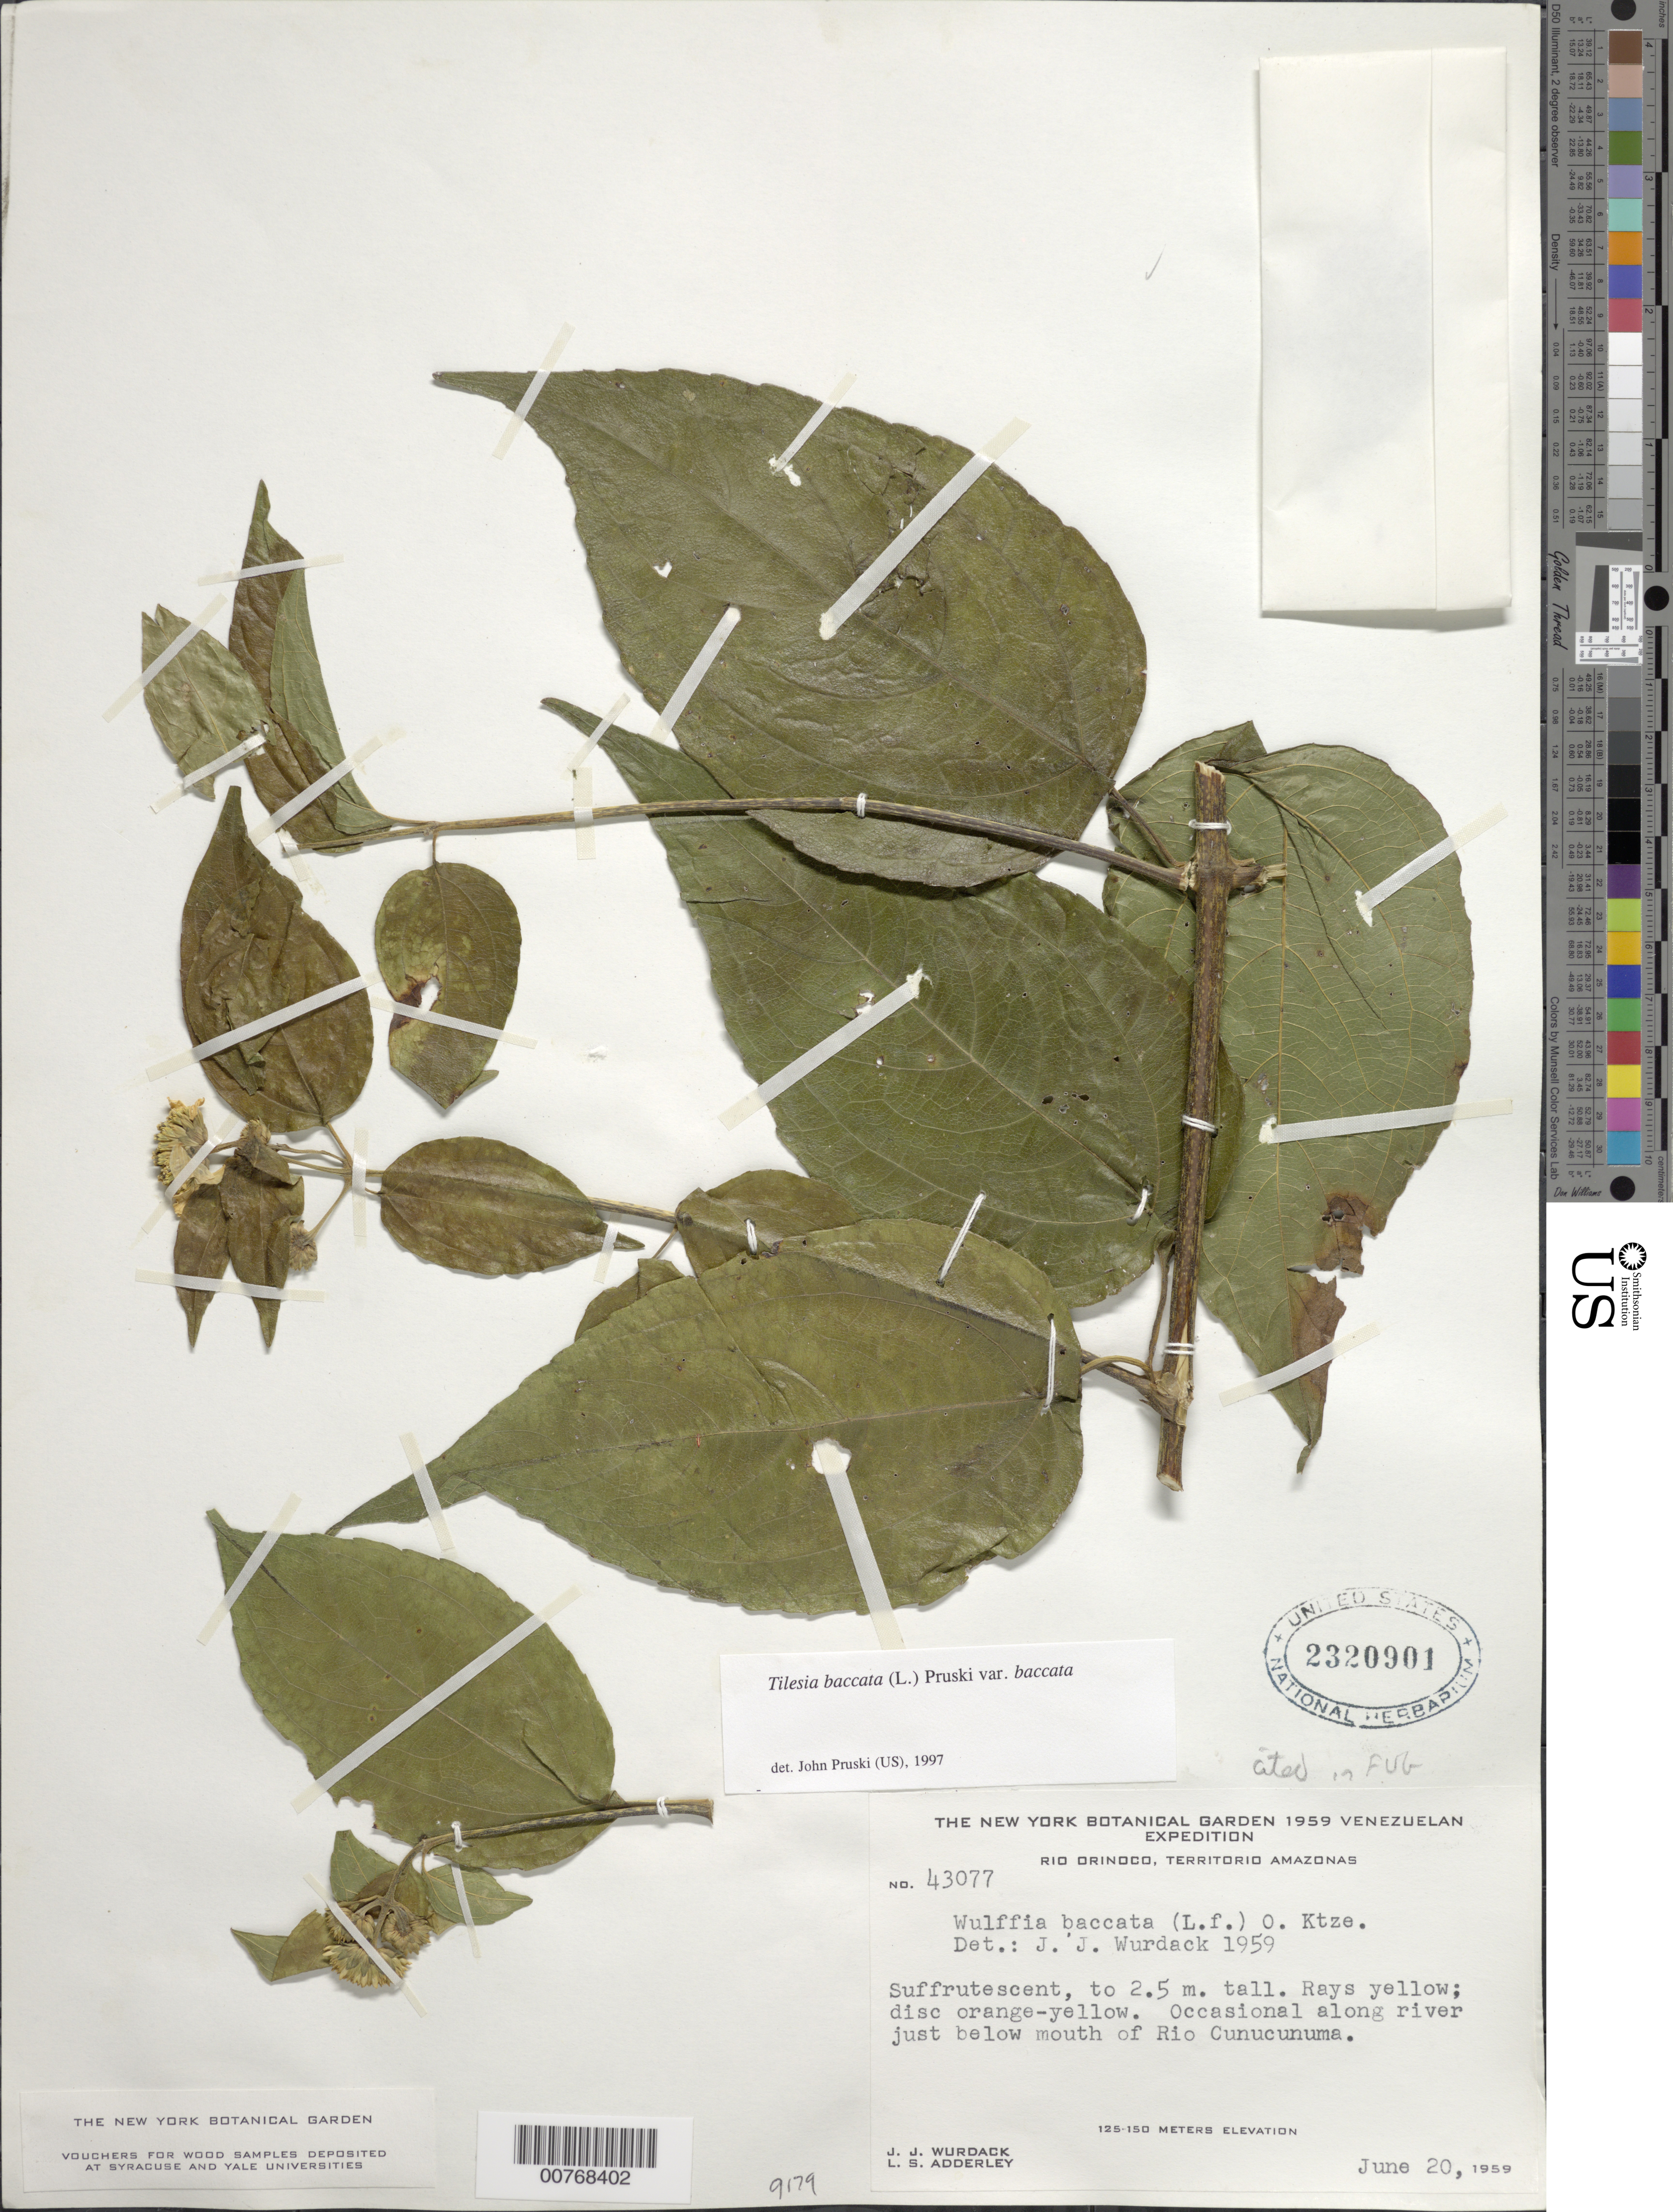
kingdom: Plantae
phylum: Tracheophyta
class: Magnoliopsida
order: Asterales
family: Asteraceae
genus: Wulffia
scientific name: Wulffia baccata var. baccata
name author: (L.) Kuntze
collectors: J. J. Wurdack & L. S. Adderley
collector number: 43077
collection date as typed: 20-Jun-59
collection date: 1959-06-20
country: Venezuela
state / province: Amazonas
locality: Río Orinoco, below mouth of Río Cunucunuma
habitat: Along river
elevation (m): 125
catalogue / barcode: US 2320901